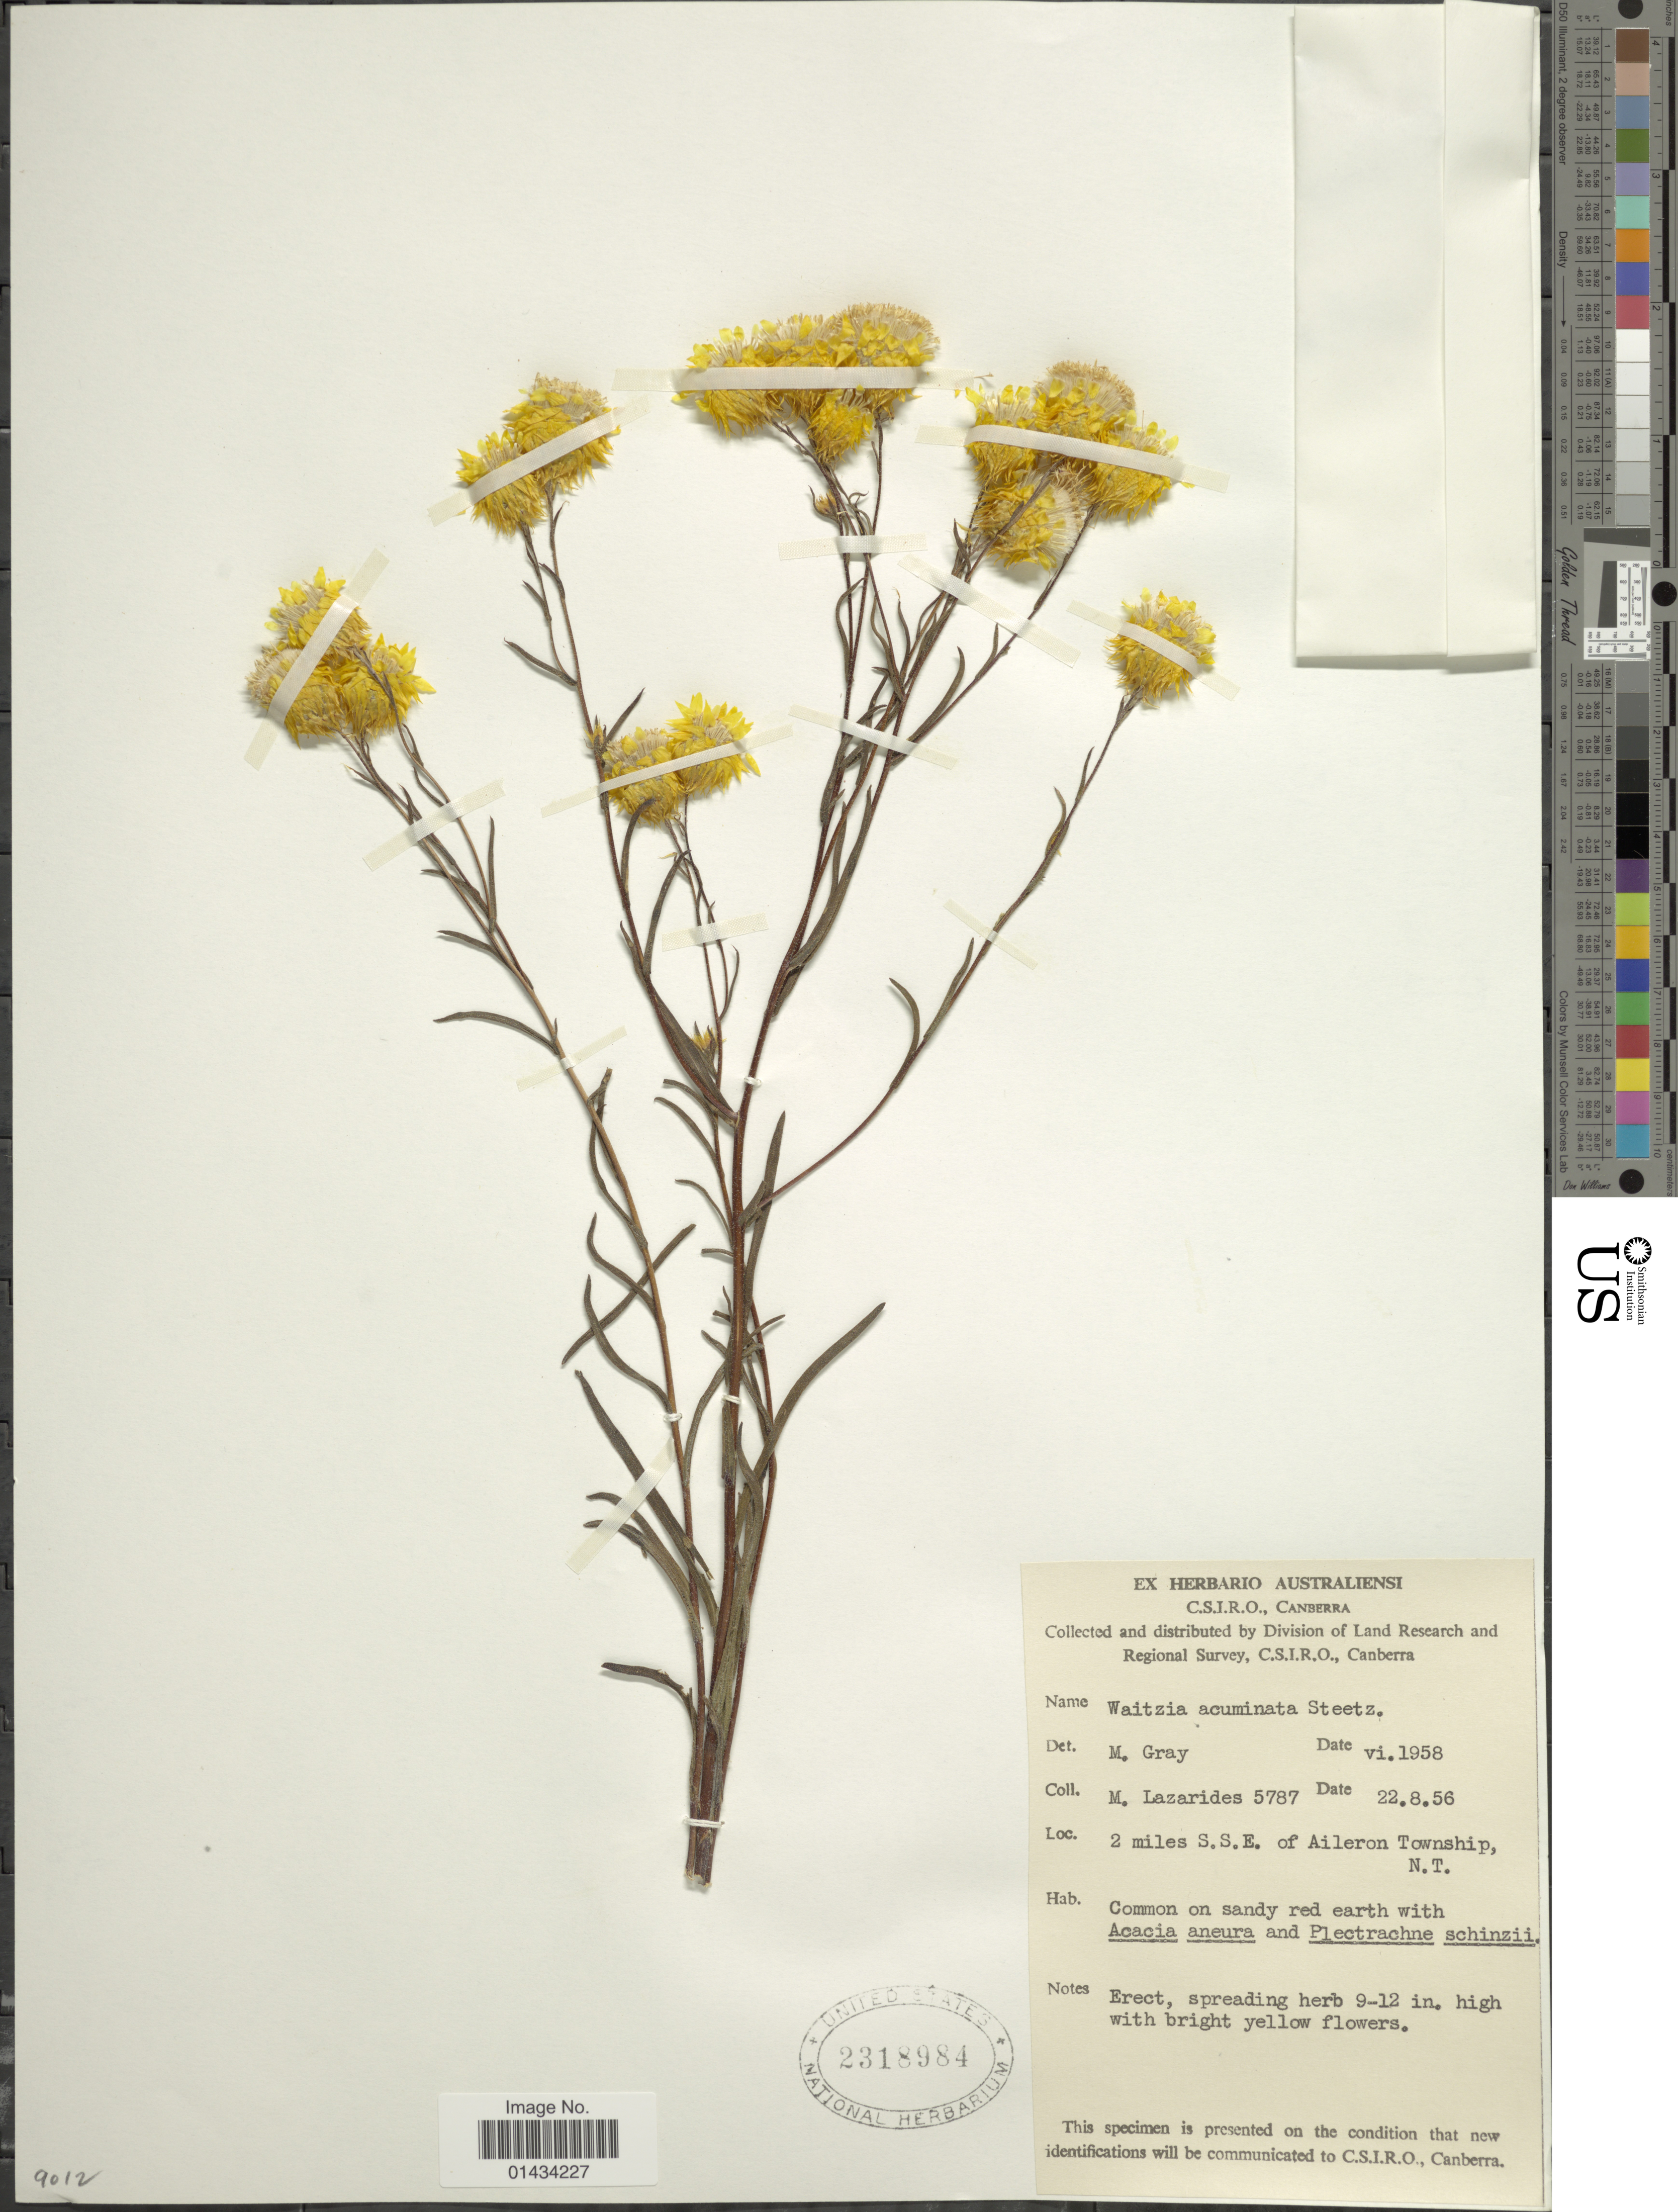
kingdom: Plantae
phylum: Tracheophyta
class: Magnoliopsida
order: Asterales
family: Asteraceae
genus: Waitzia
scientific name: Waitzia acuminata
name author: Steetz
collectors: M. Lazarides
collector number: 5787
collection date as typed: Transcribed d/m/y: 22/8/56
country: Australia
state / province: Northern Territory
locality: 2 miles S.S.E. of Aileron Township, common sady red earth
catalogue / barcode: US 2318984